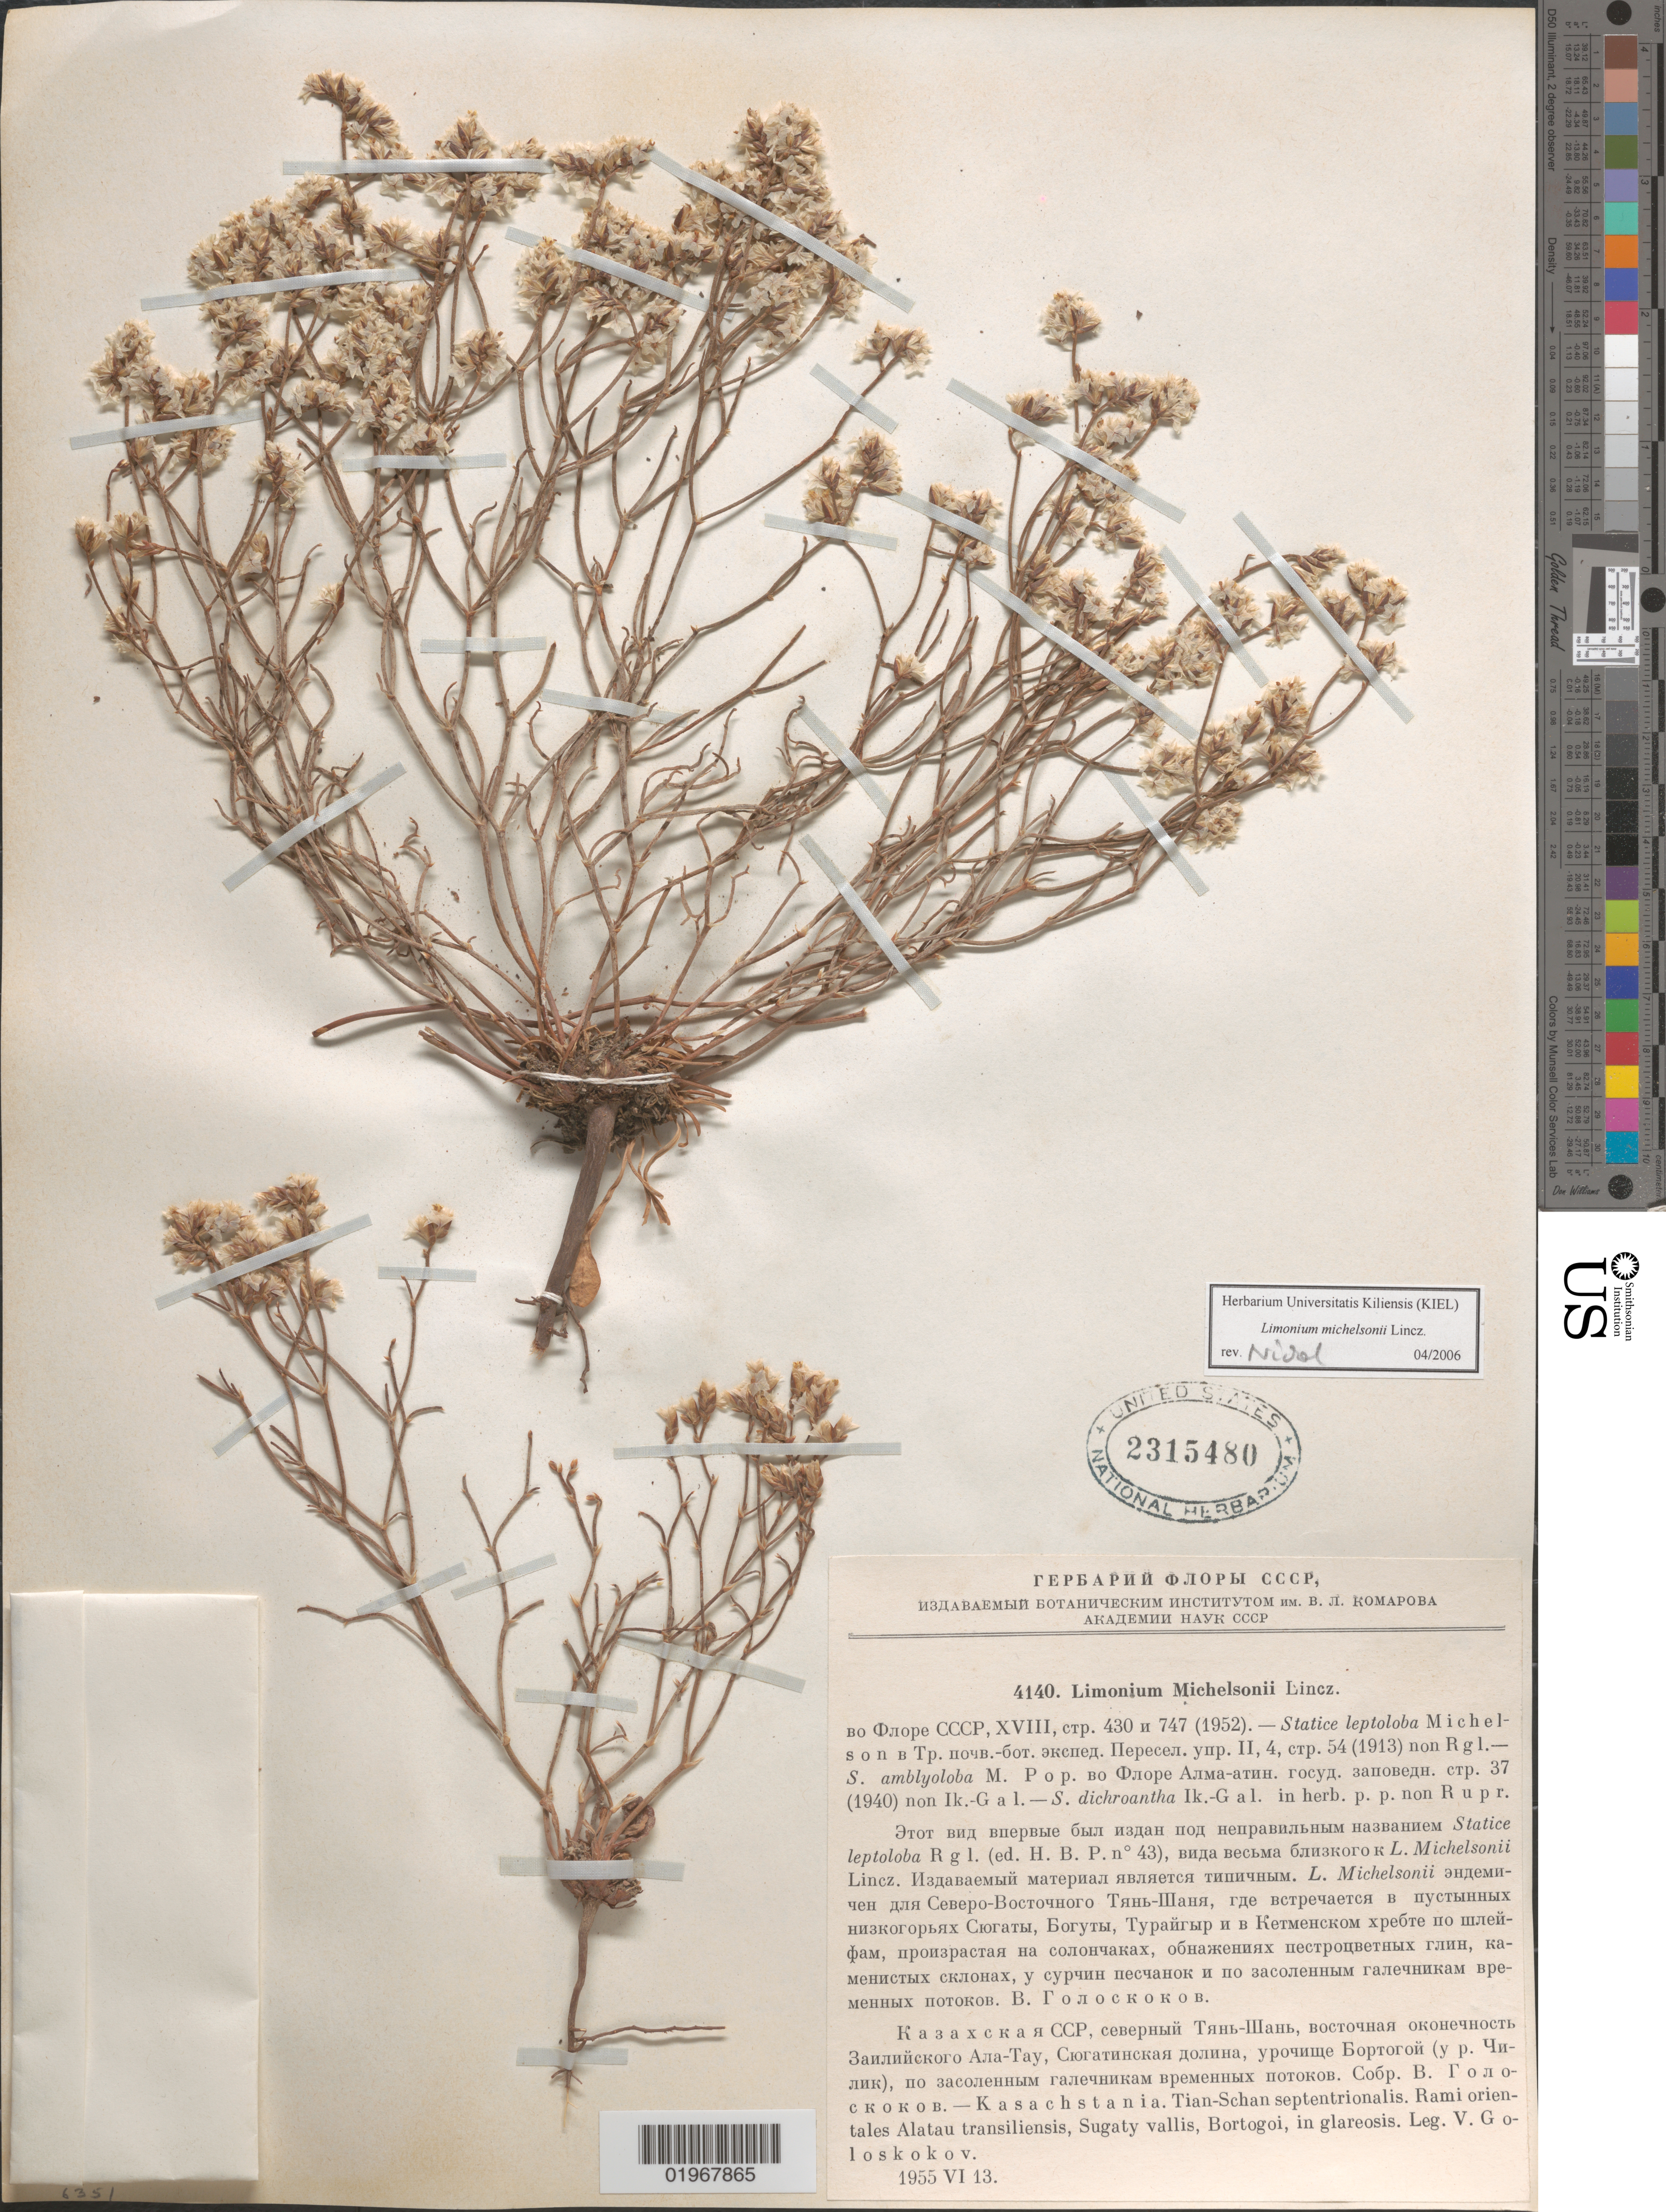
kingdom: Plantae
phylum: Tracheophyta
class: Magnoliopsida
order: Caryophyllales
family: Plumbaginaceae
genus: Limonium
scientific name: Limonium michelsonii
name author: Lincz.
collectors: V. P. Goloskokov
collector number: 4140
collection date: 1955-06-13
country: Kazakhstan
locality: Tian-Schan septentrionalis. Rami oritentales Alatau transiliensis, Sugaty vallis, Bortogoi, in glareosis.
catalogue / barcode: US 2315480